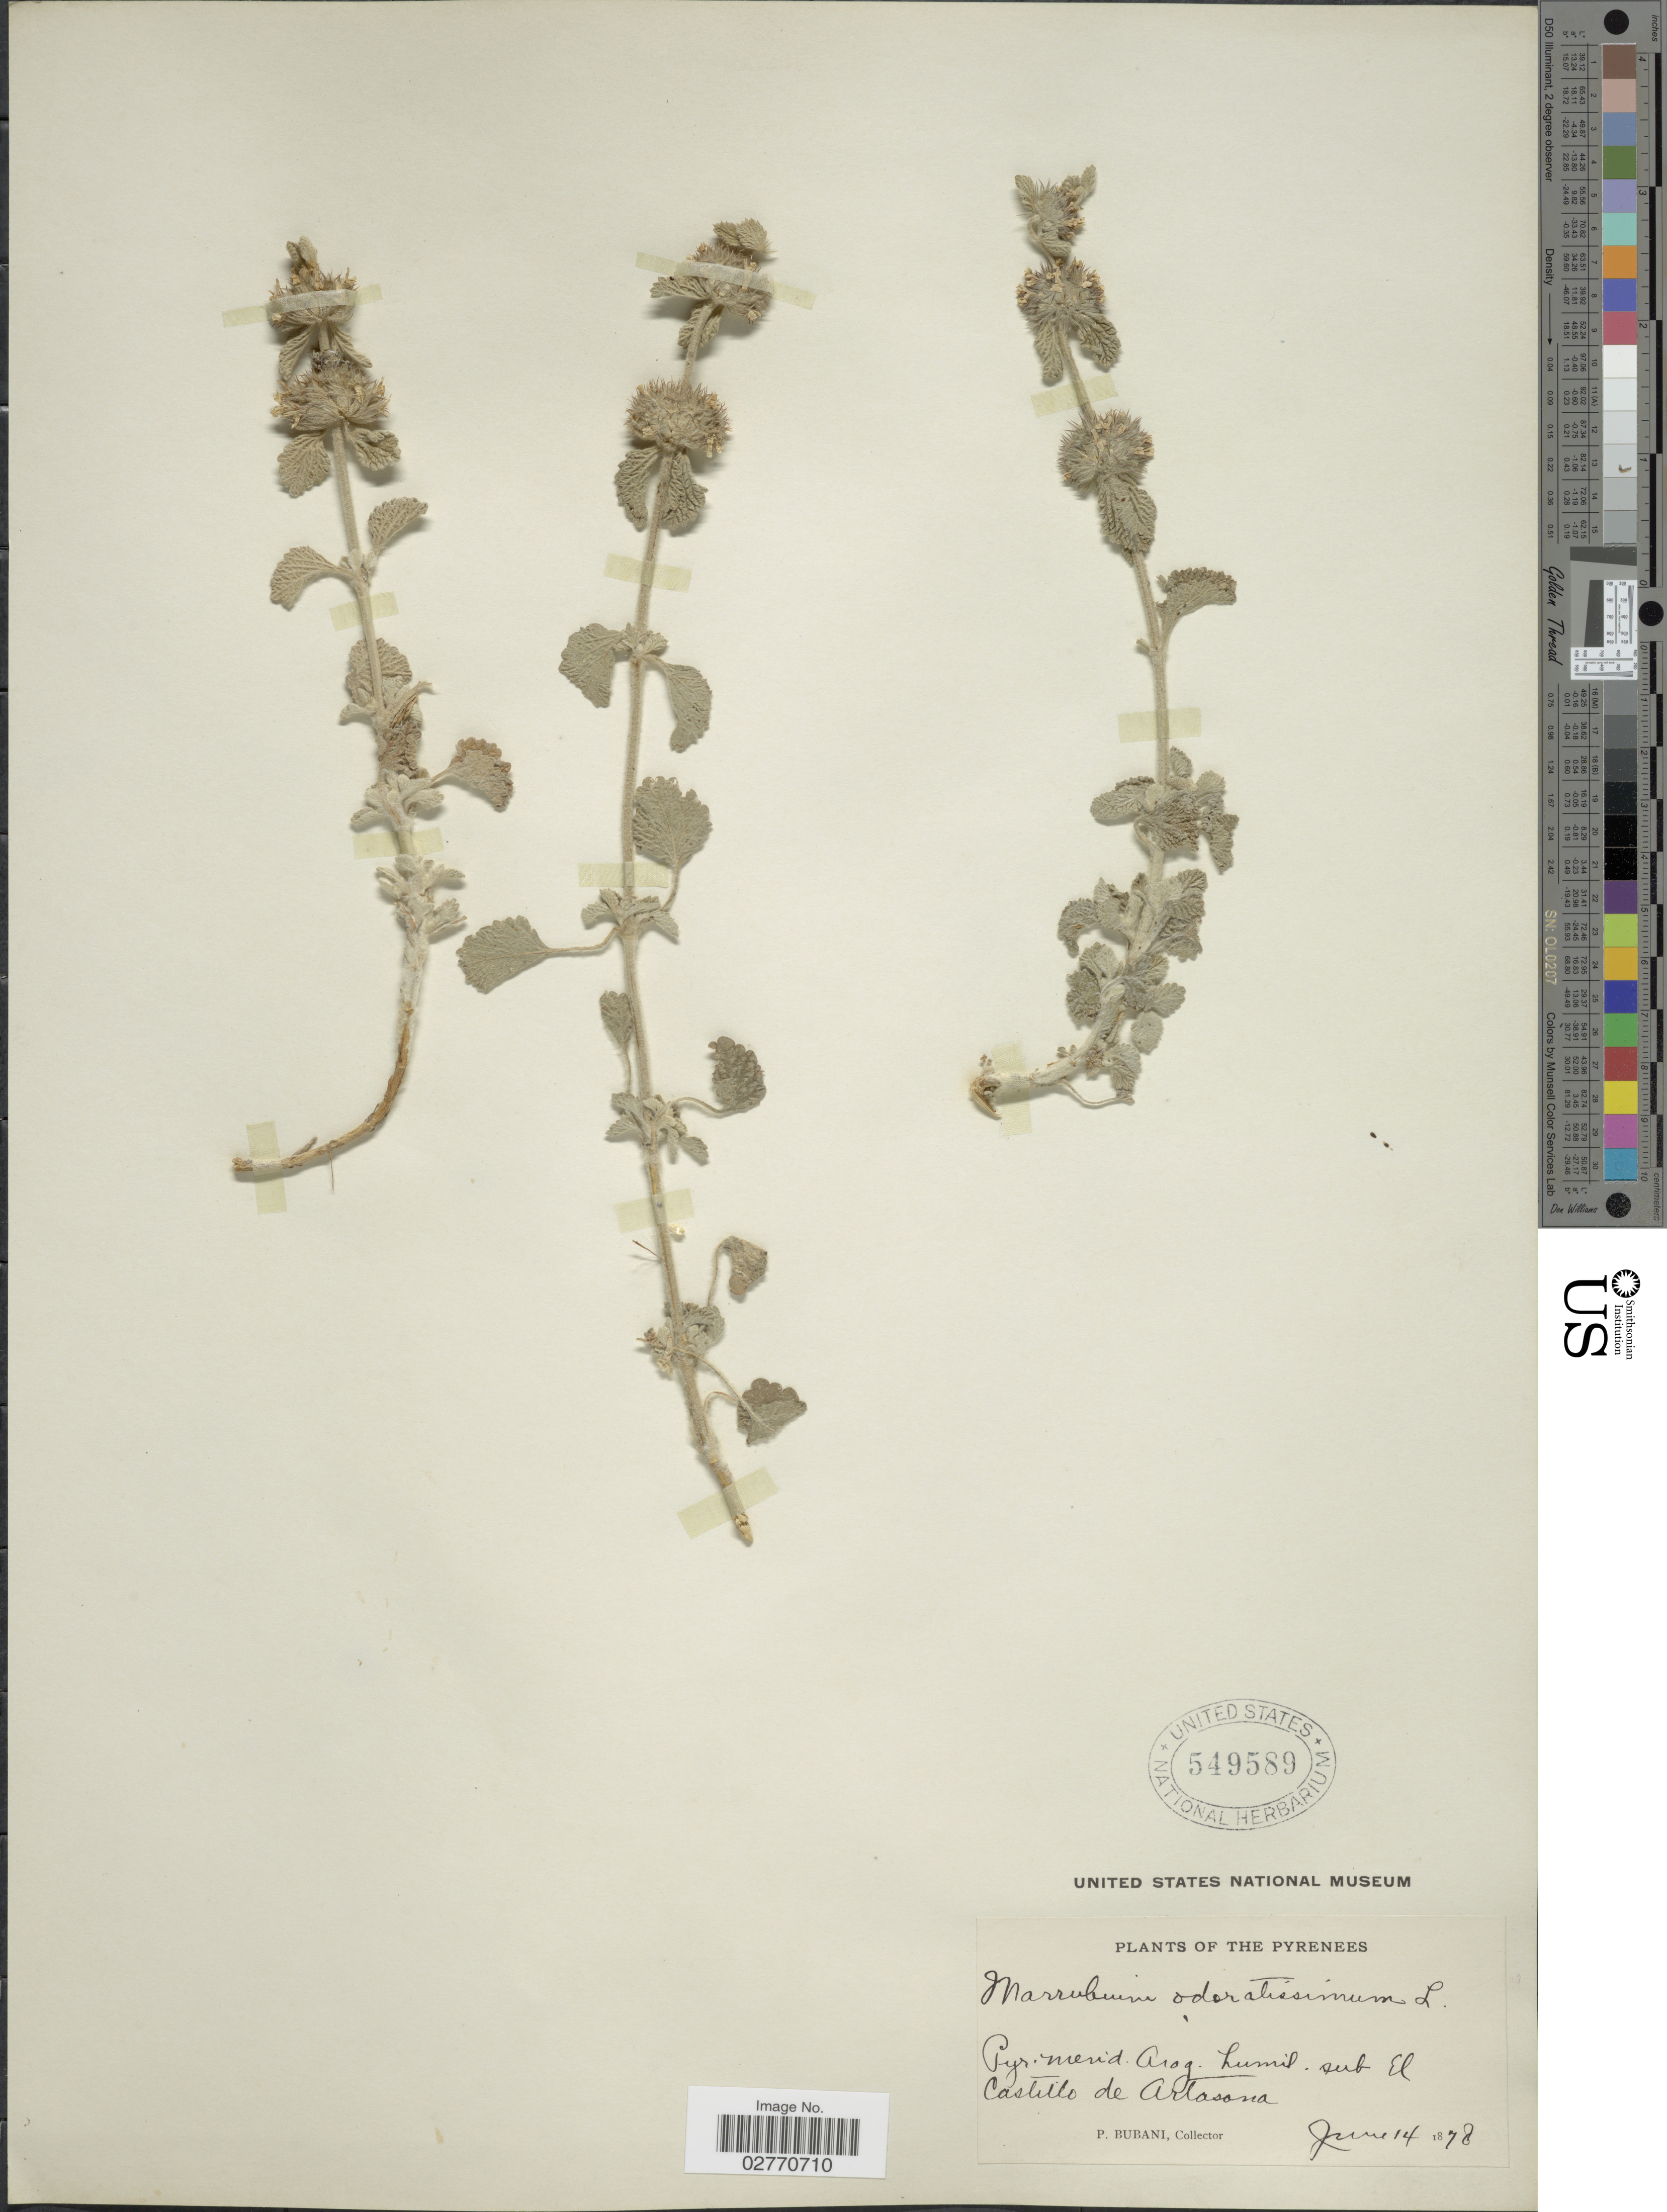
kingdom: Plantae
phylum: Tracheophyta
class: Magnoliopsida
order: Lamiales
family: Lamiaceae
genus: Marrubium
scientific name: Marrubium odoratissimum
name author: Pourr. ex Steud.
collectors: P. Bubani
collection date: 1878-06-14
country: Spain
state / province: Aragon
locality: The Pyrenees. Pyr. merid. Arag. humil. sub El Castillo de Artasona.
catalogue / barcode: US 549589